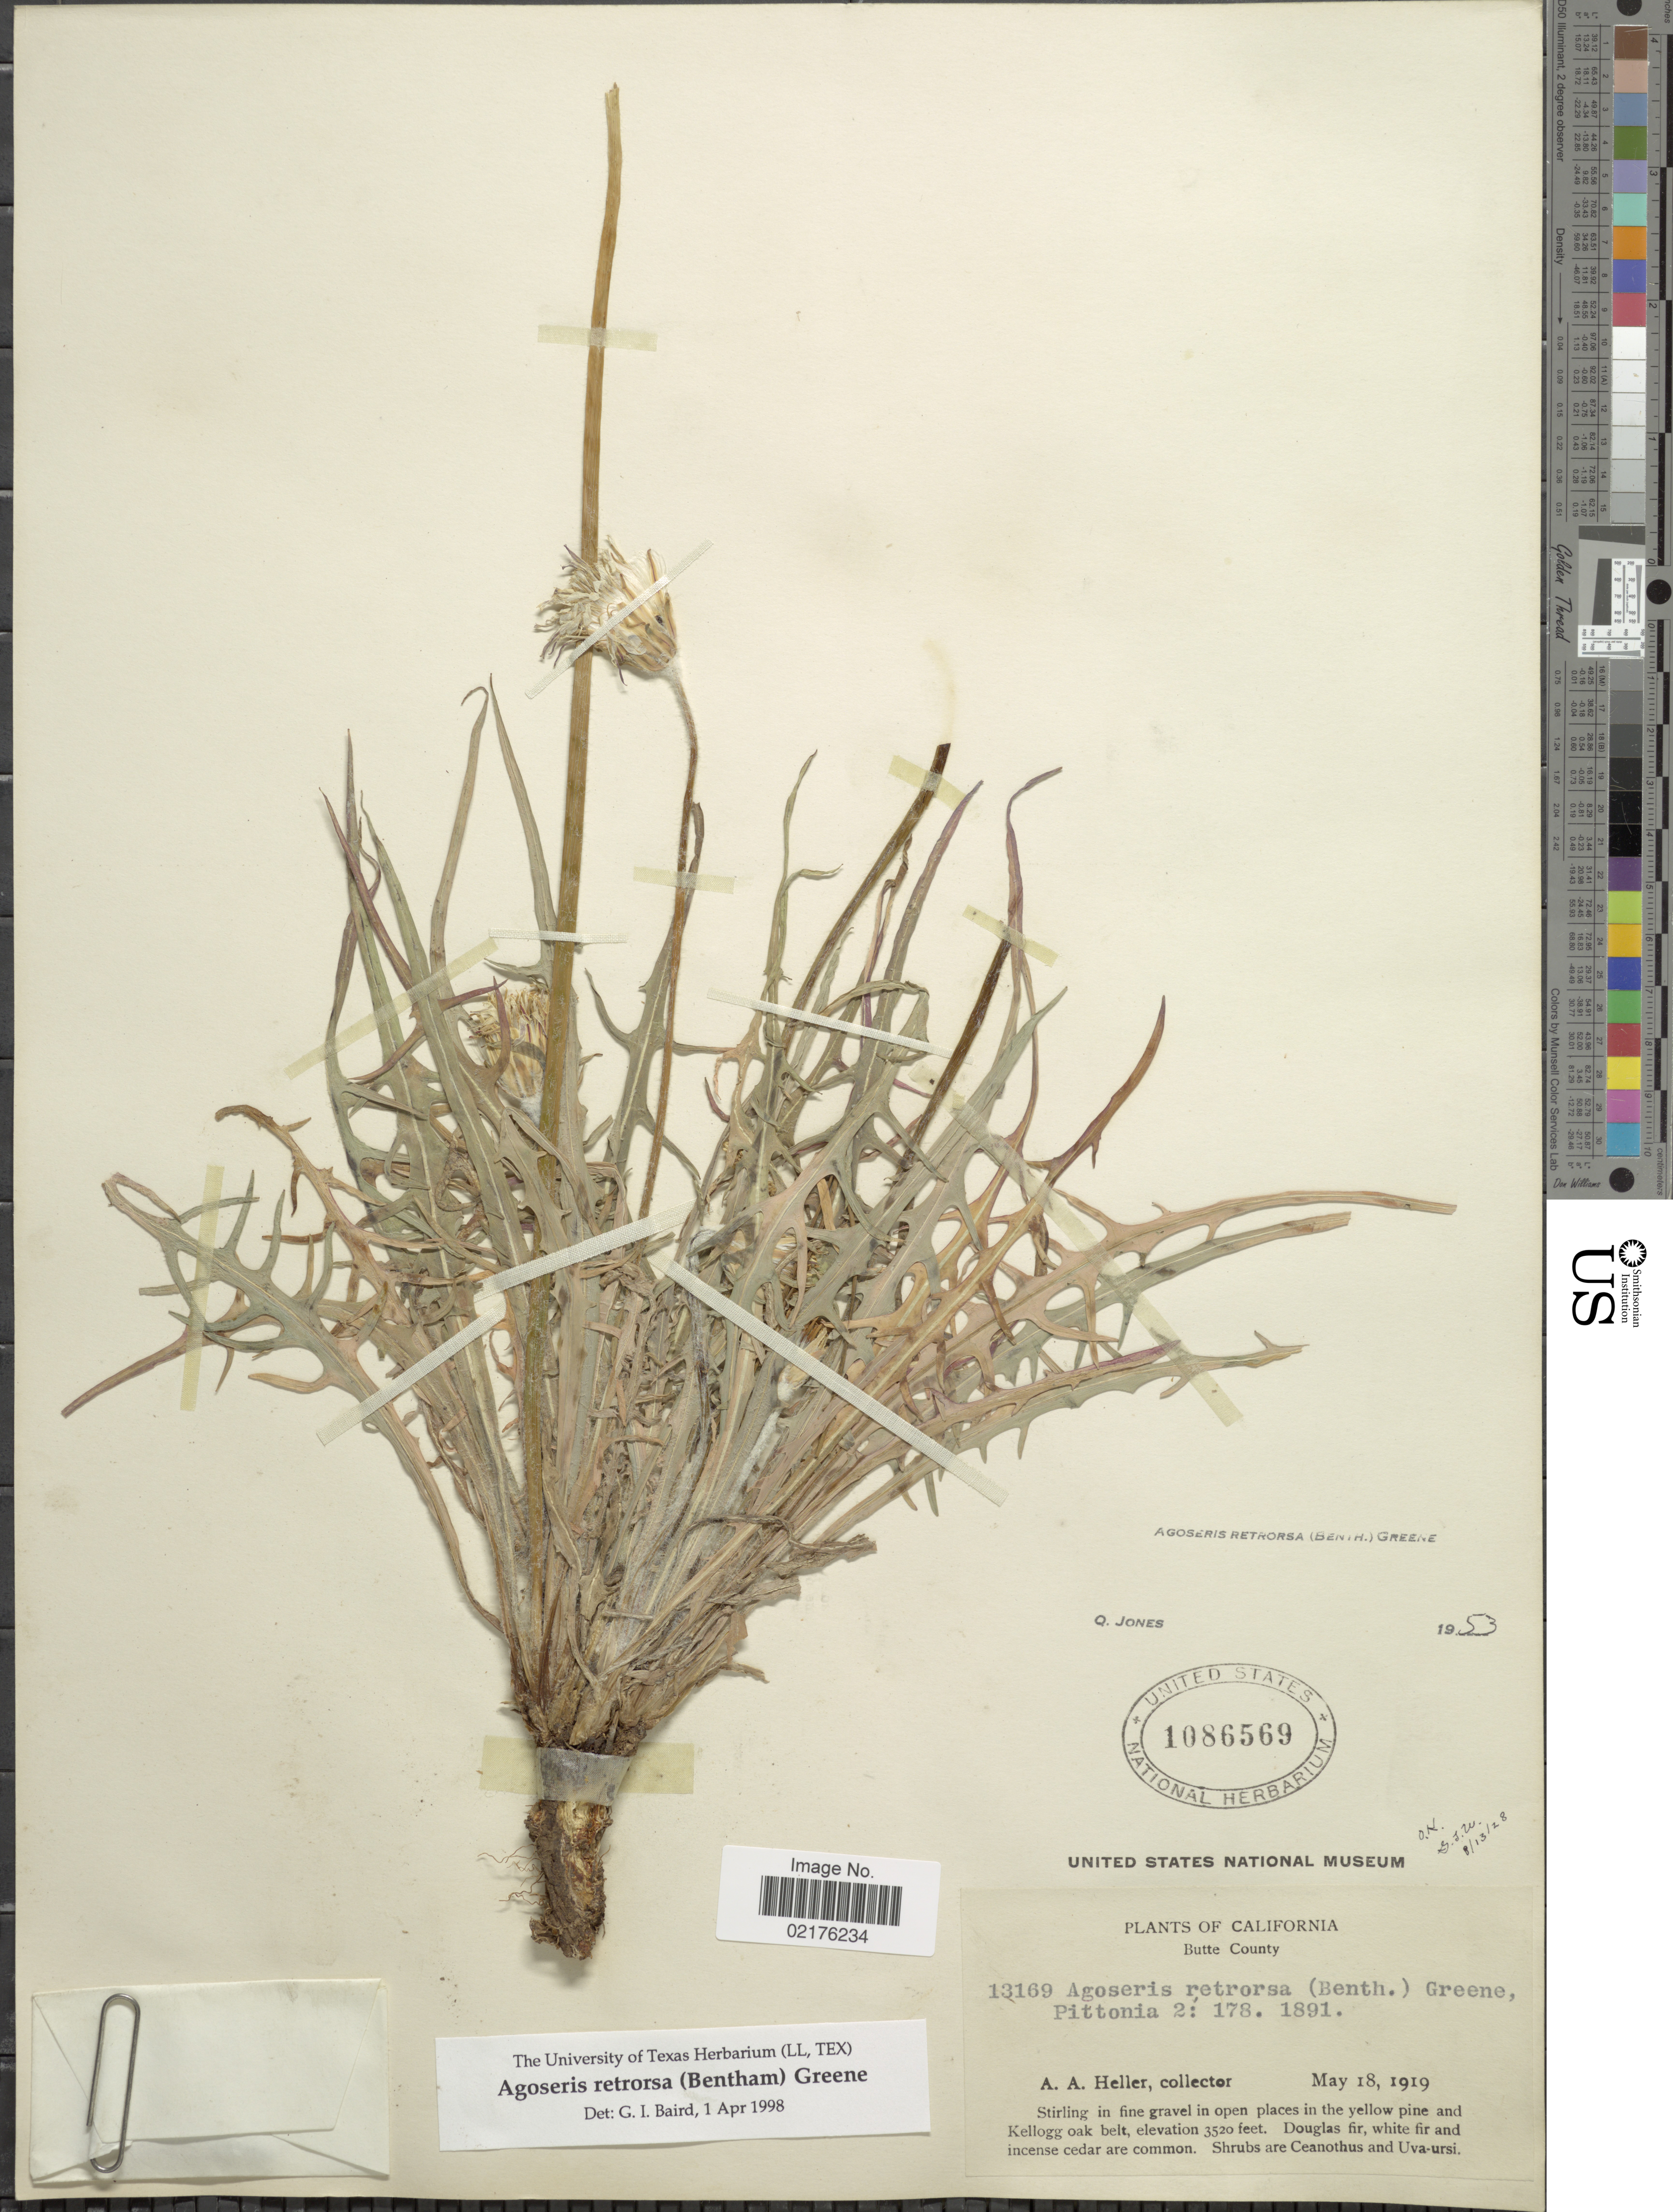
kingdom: Plantae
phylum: Tracheophyta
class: Magnoliopsida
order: Asterales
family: Asteraceae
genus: Agoseris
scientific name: Agoseris retrorsa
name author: (Benth.) Greene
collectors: A. A. Heller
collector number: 13169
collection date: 1919-05-18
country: United States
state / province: California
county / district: Butte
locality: Butte County, Stirling in fine gravel in open places in the yellkow pine and Kellogg oak belt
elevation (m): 1073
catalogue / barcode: US 1086569